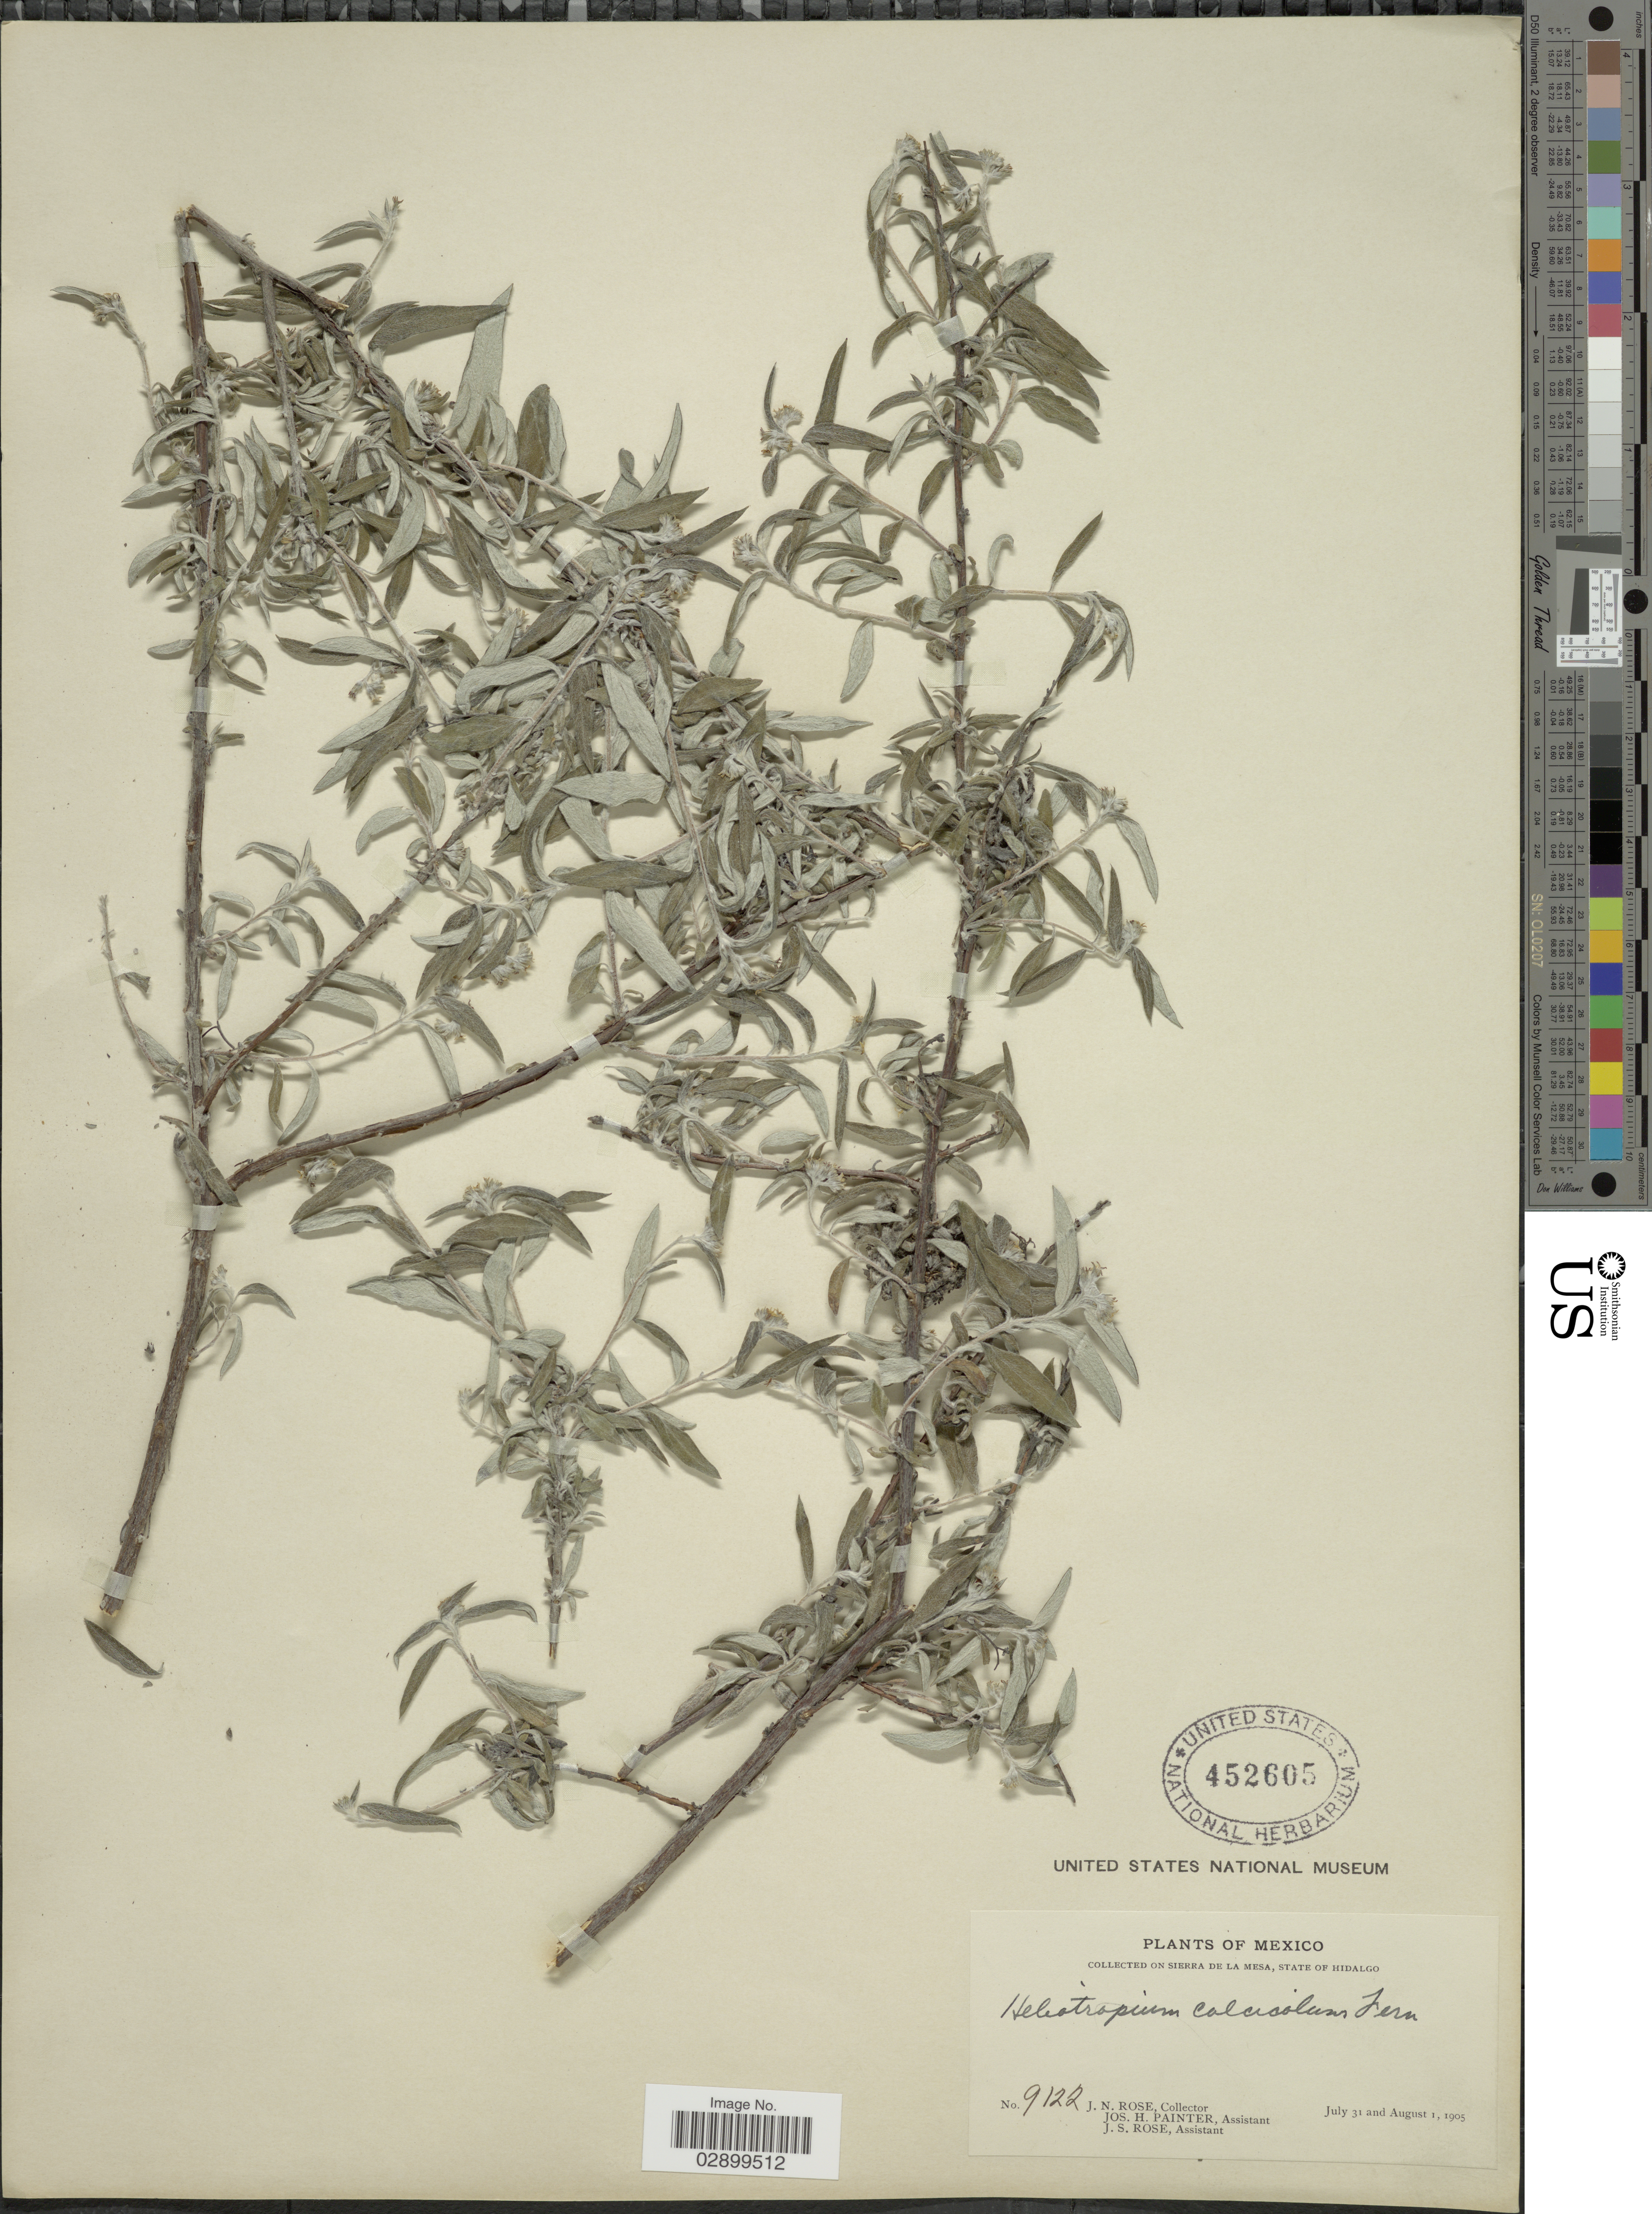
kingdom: Plantae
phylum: Tracheophyta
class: Magnoliopsida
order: Boraginales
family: Heliotropiaceae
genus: Heliotropium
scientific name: Heliotropium calcicola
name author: Fernald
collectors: J. N. Rose, J. H. Painter & J. S. Rose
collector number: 9122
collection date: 1905-07-31/1905-08-01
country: Mexico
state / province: Hidalgo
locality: On Sierra de la Mesa, State of Hidalgo.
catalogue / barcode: US 452605